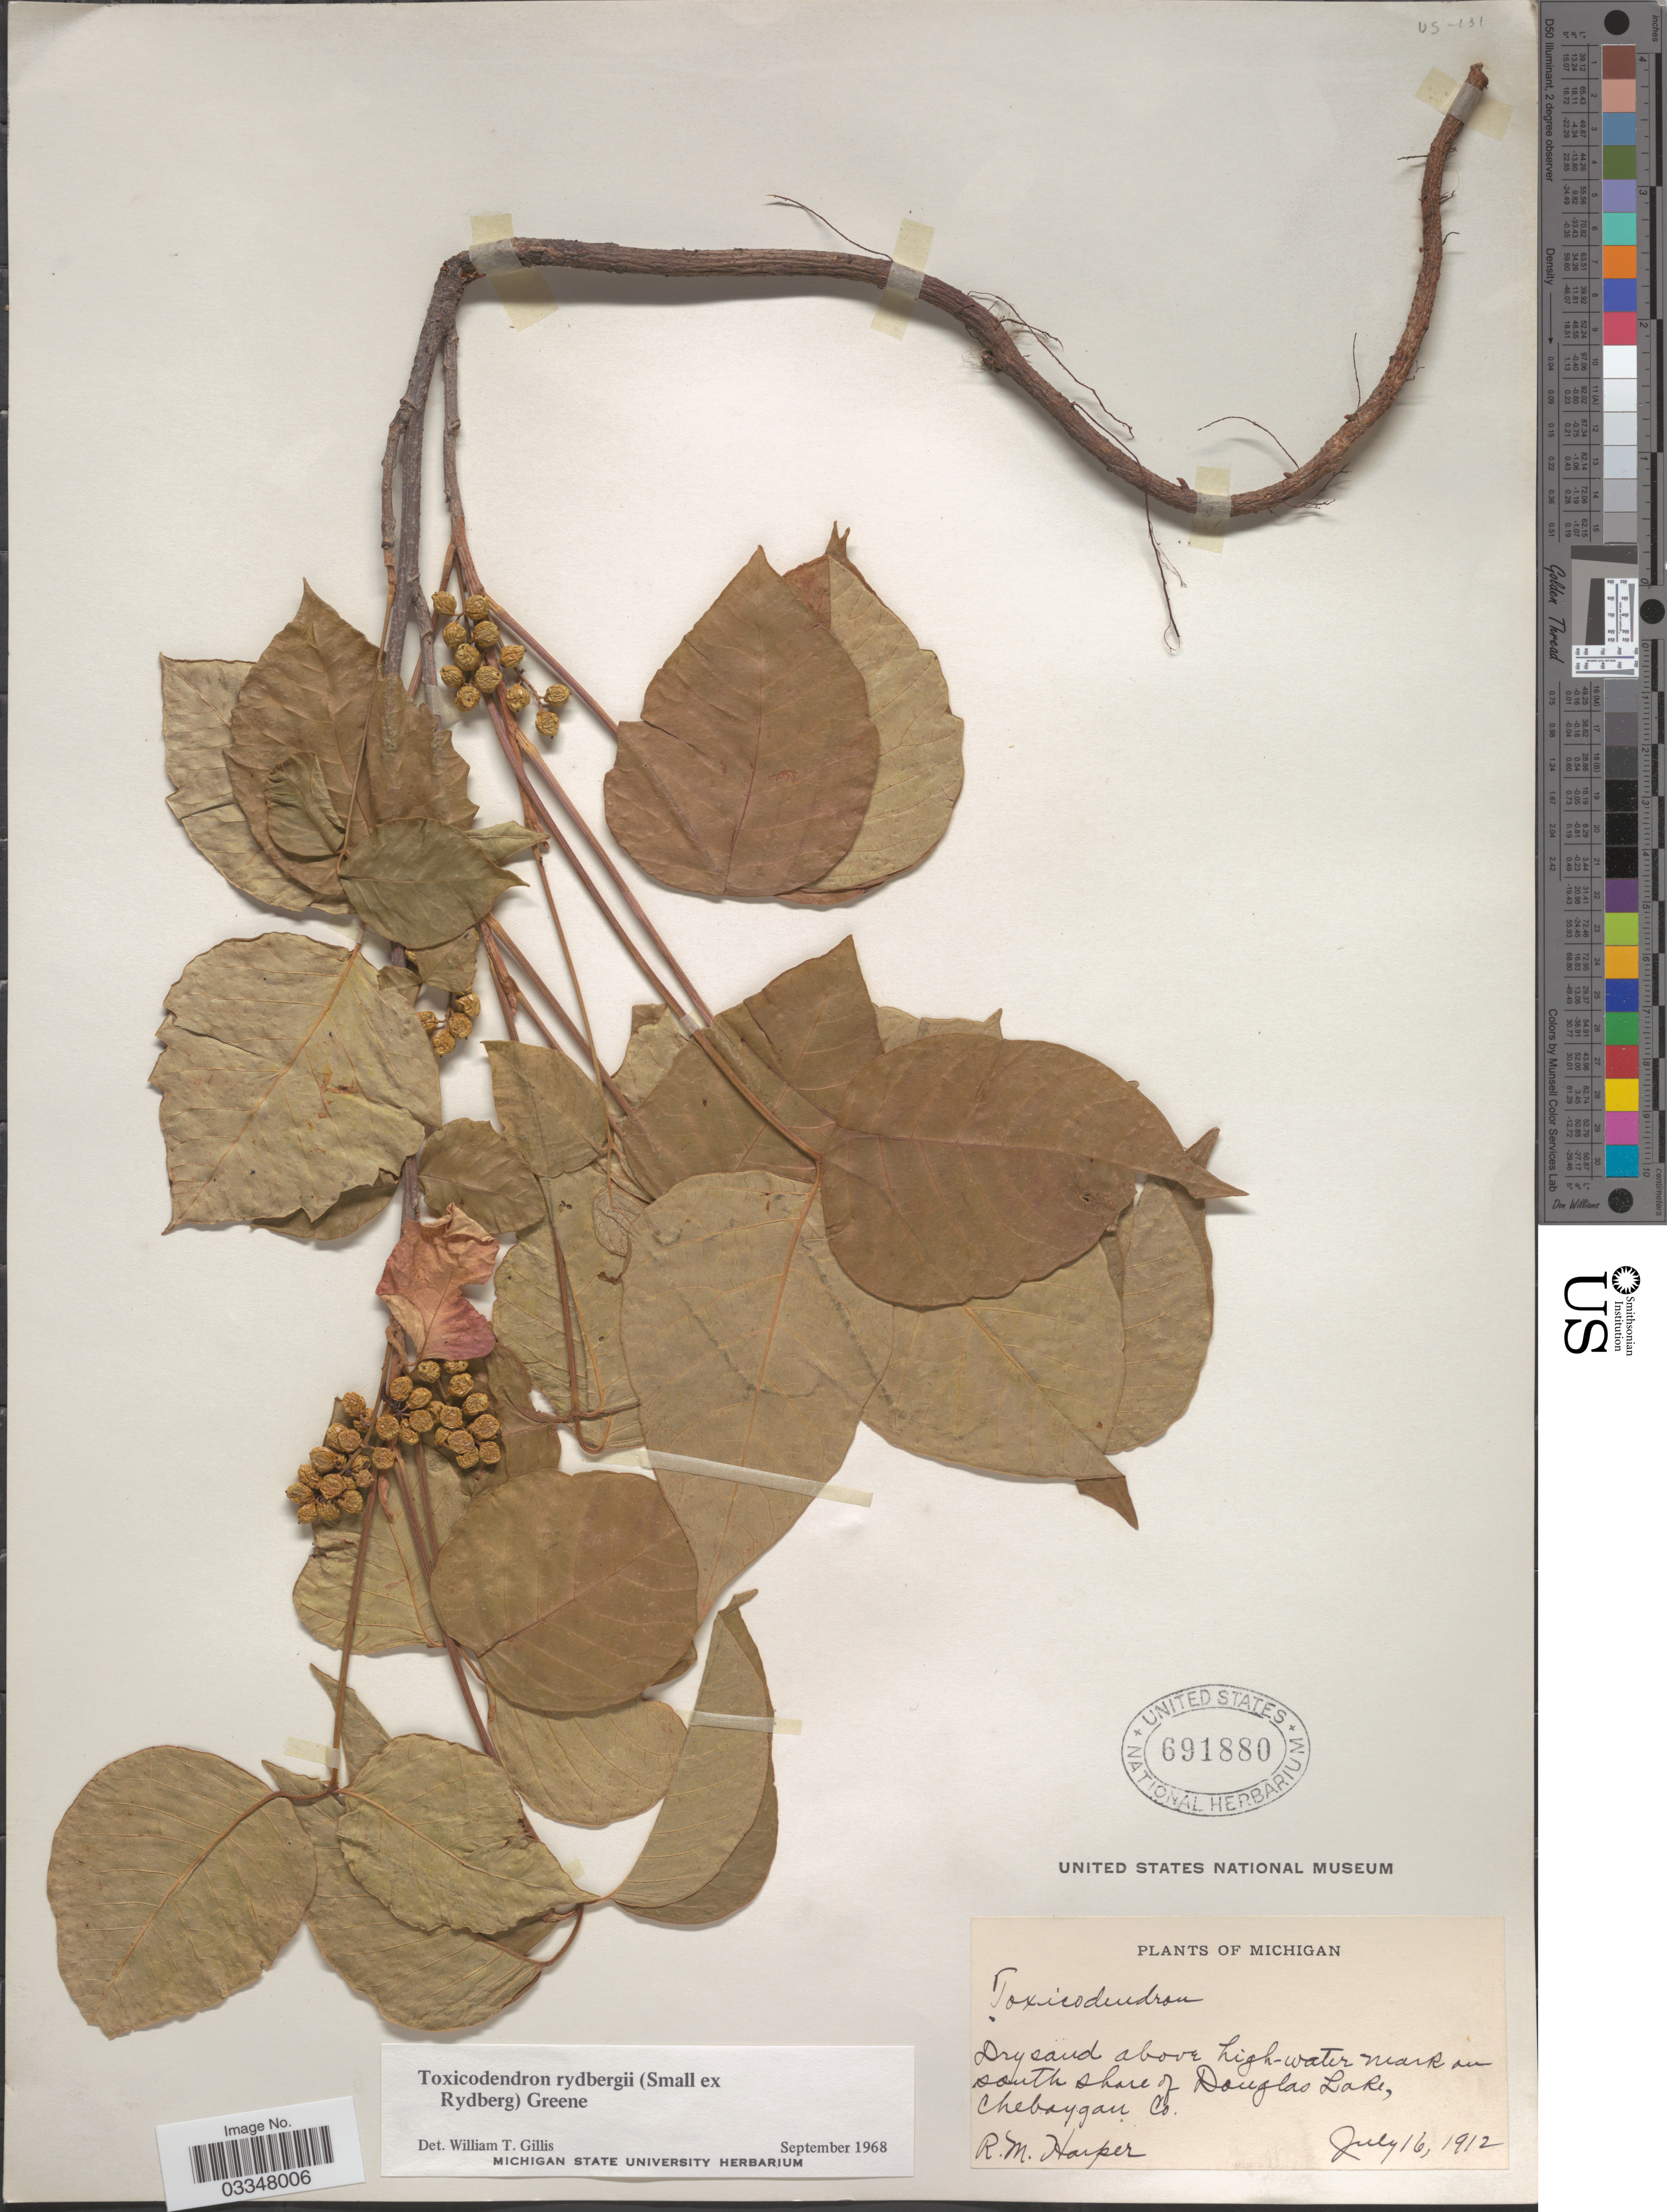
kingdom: Plantae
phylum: Tracheophyta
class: Magnoliopsida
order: Sapindales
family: Anacardiaceae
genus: Toxicodendron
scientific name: Toxicodendron radicans subsp. rydbergii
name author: (Small & Rydb.) Á. Löve & D. Löve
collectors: R. Harper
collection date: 1912-07-16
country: United States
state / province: Michigan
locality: Dry sand above high-water mark on south shore of Douglas Lake, Cheboygan Co.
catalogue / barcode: US 691880